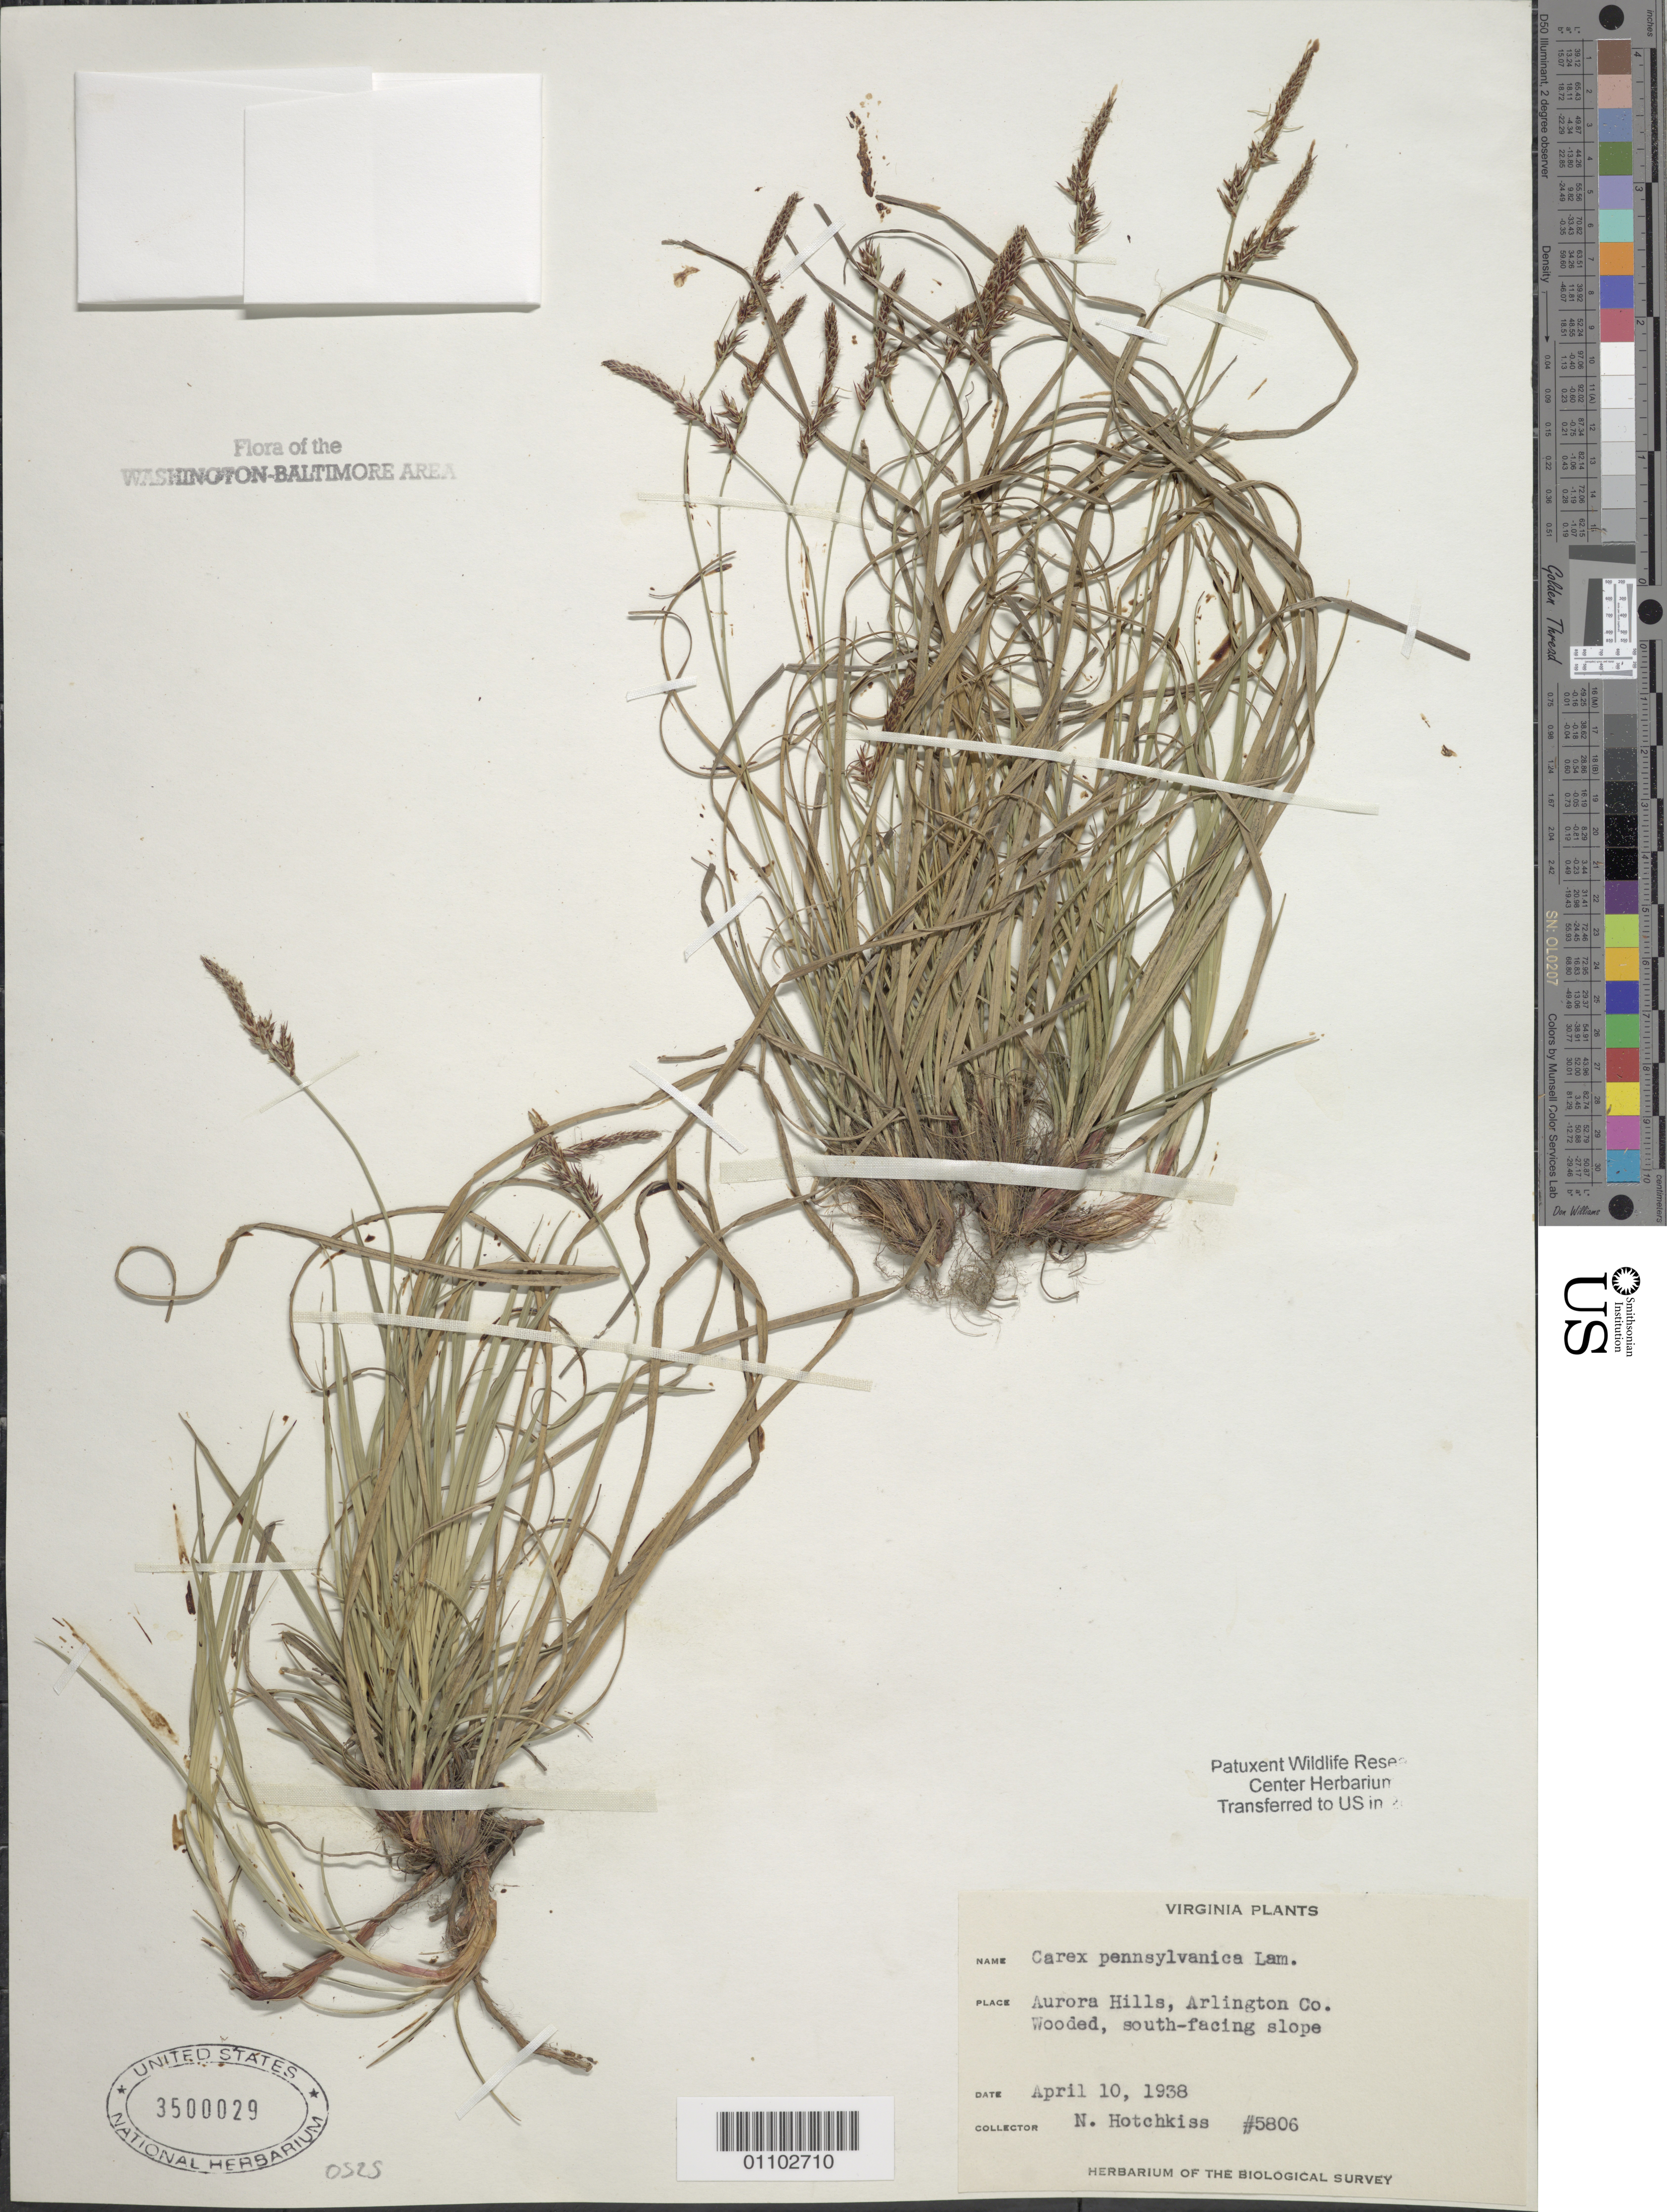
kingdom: Plantae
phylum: Tracheophyta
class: Liliopsida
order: Poales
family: Cyperaceae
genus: Carex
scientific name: Carex pensylvanica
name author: Lam.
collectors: N. Hotchkiss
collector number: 5806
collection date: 1938-04-10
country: United States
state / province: Virginia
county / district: Arlington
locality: Aurora Hills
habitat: Wooded, south-facing slope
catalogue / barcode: US 3500029